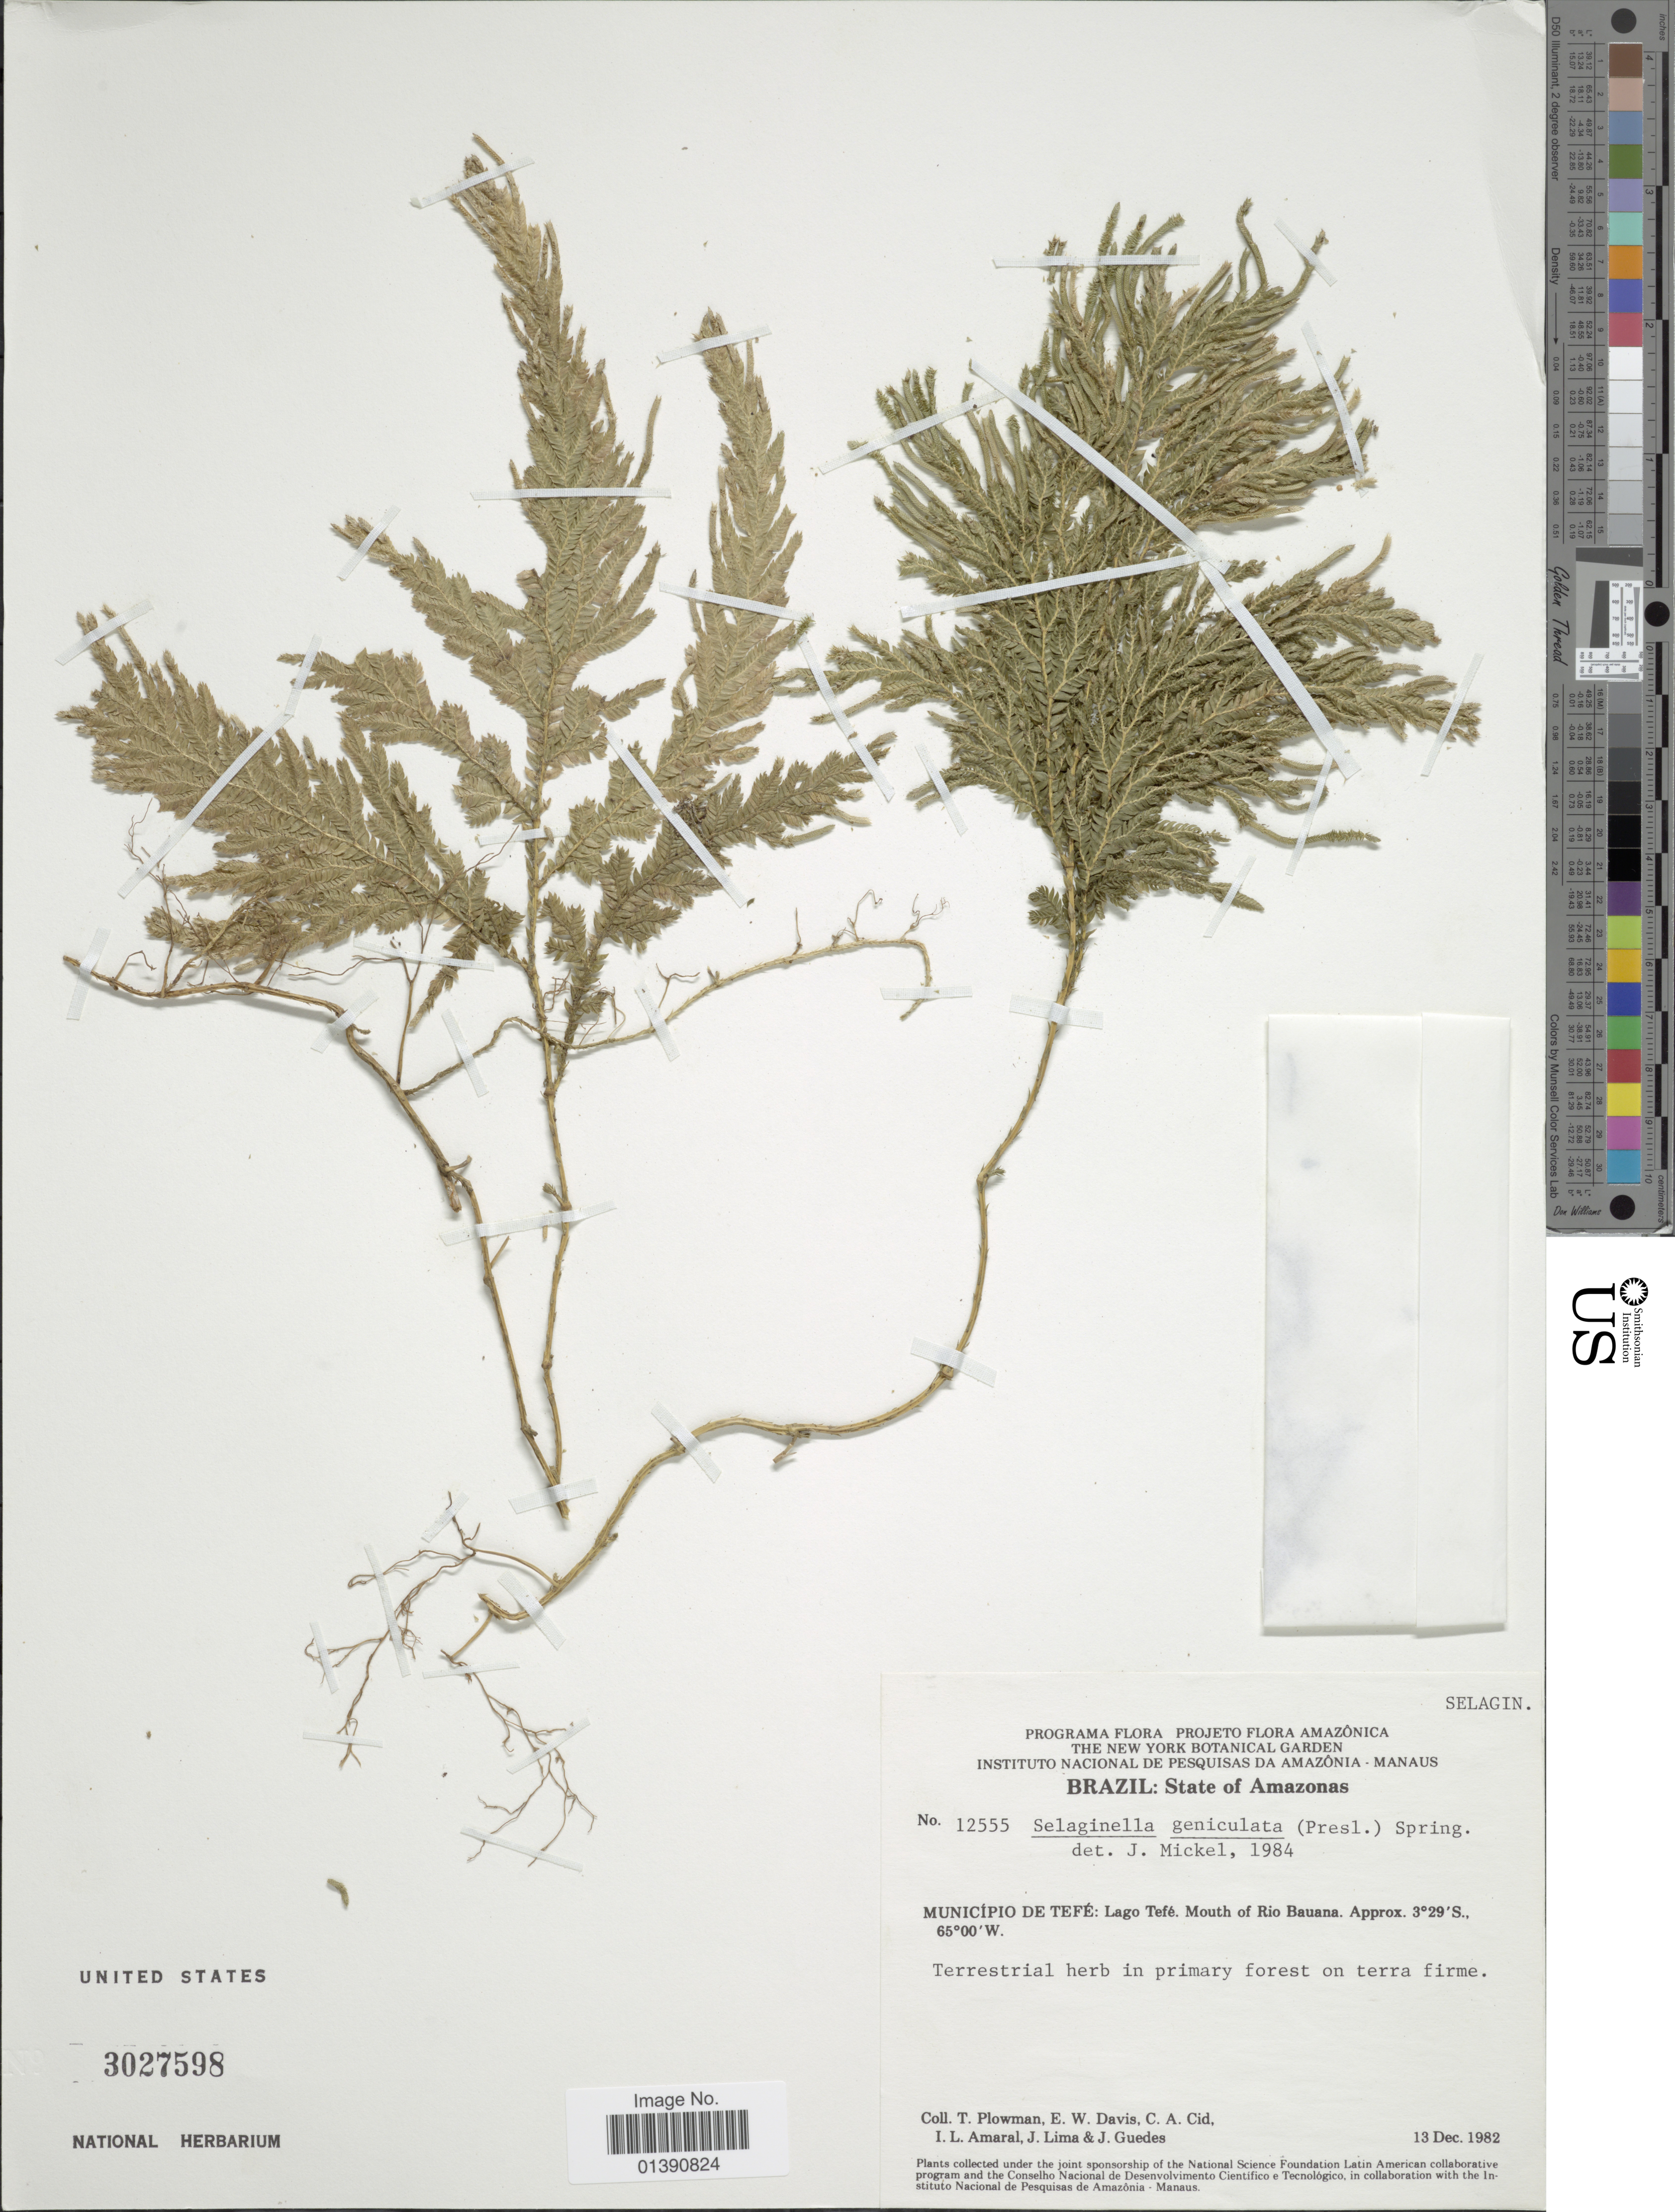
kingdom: Plantae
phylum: Tracheophyta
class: Lycopodiopsida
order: Selaginellales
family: Selaginellaceae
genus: Selaginella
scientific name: Selaginella geniculata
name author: (C. Presl) Spring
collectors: T. Plowman, E. W. Davis, C. A. Cid Ferreira, I. L. Amaral & et al.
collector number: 12555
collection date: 1982-12-13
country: Peru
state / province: Amazonas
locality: Municipio de Tefe: Lago Tefe. Mouth of Rio Bauana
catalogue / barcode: US 3027598